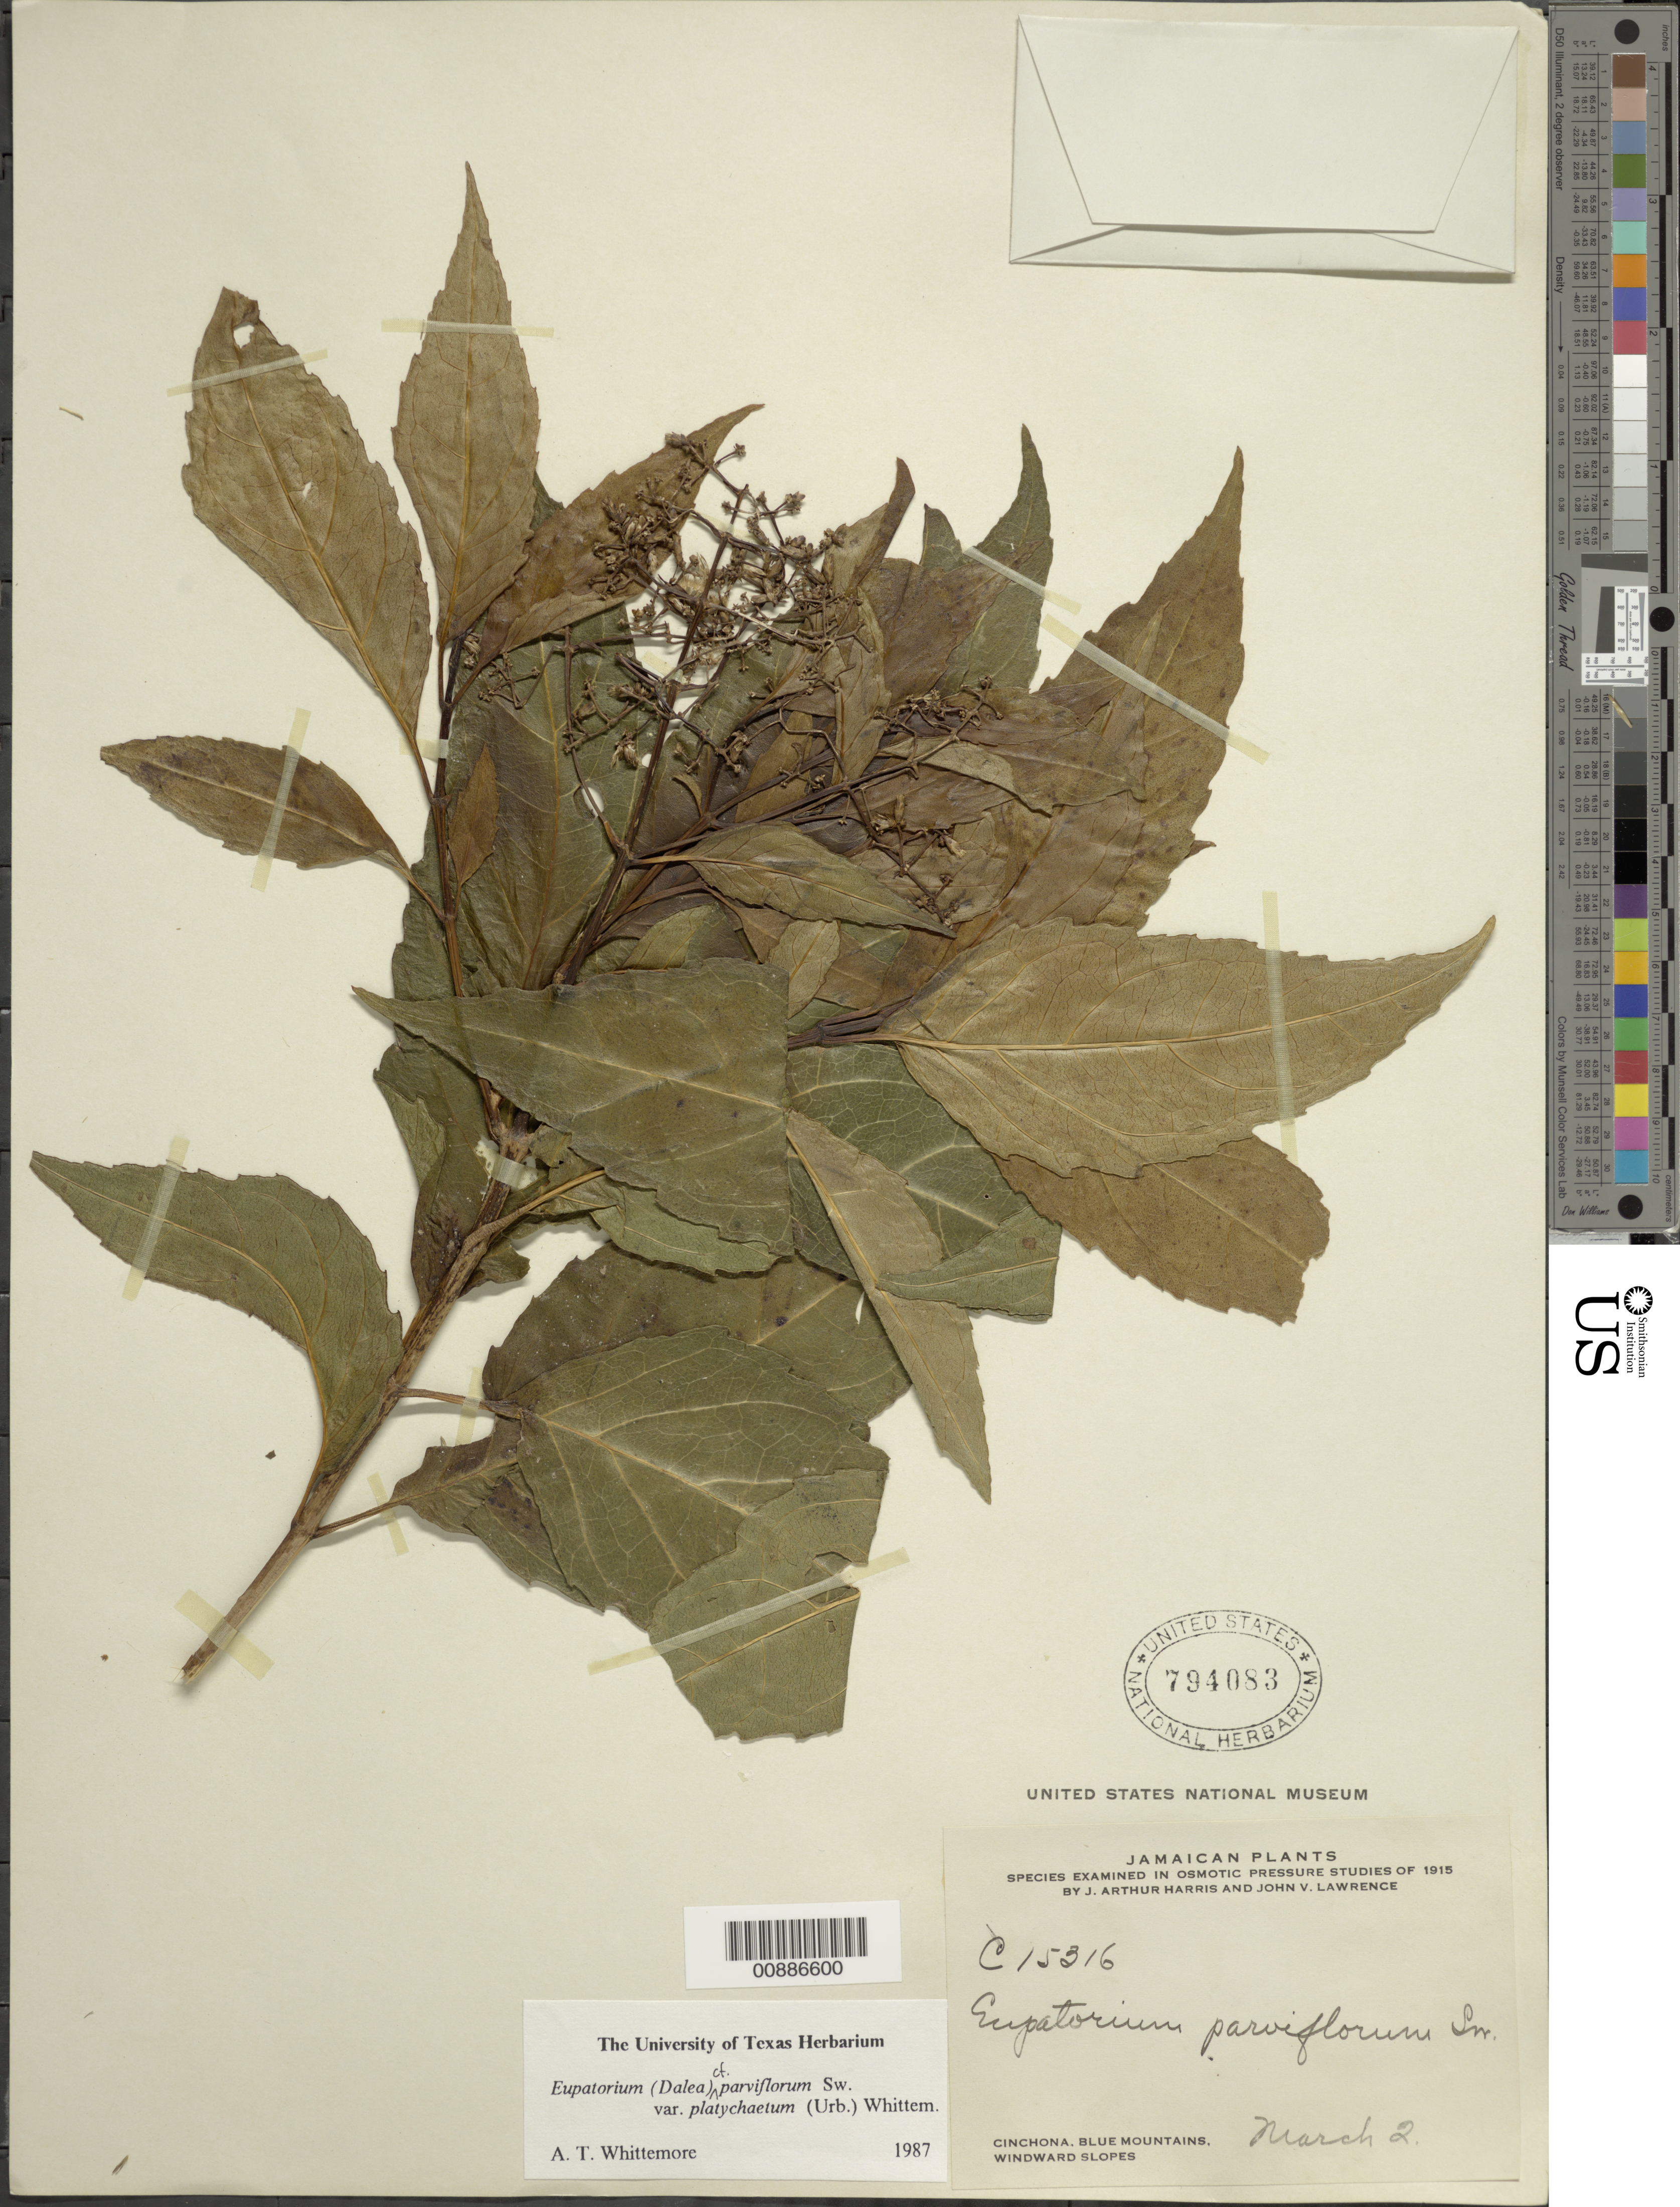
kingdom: Plantae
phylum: Tracheophyta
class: Magnoliopsida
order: Asterales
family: Asteraceae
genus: Critonia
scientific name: Critonia parviflora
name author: (Sw.) DC.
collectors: J. A. Harris & J. Lawrence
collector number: C 15316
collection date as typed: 02 Mar 1915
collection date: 1915-03-02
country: Jamaica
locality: Cinchona, Blue Mountains, windward slopes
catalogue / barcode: US 794083